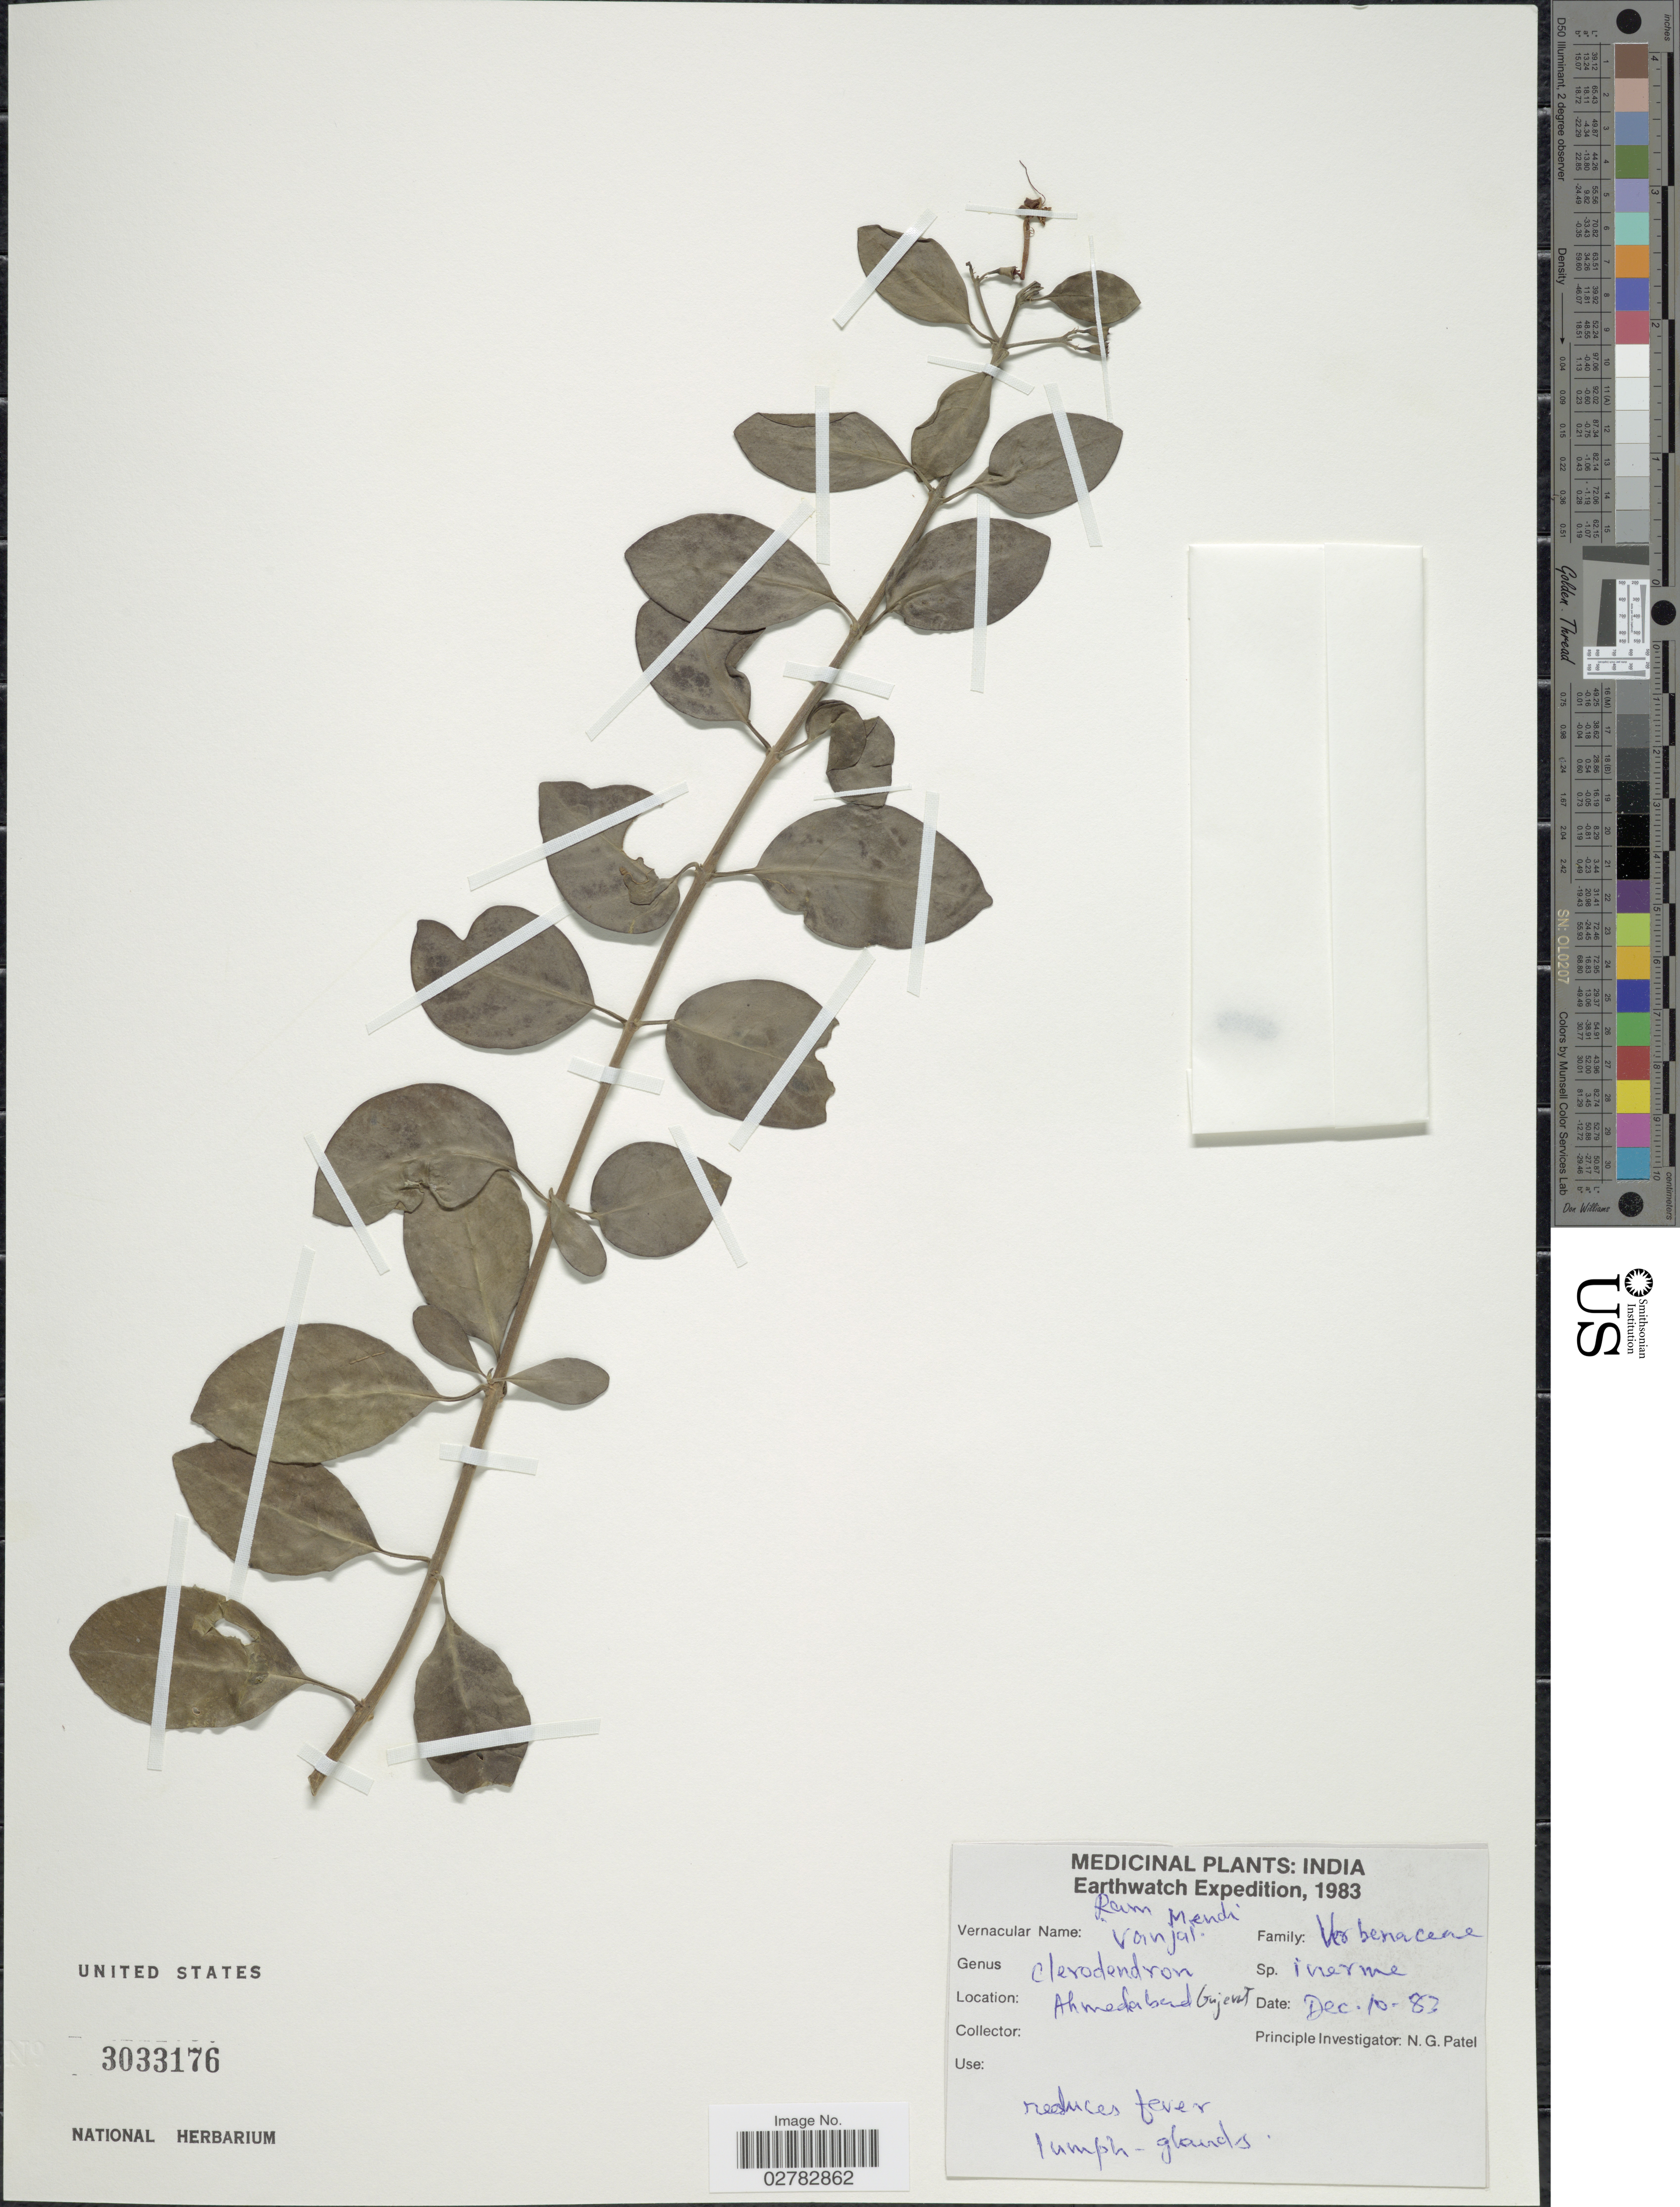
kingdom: Plantae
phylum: Tracheophyta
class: Magnoliopsida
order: Lamiales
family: Lamiaceae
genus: Clerodendrum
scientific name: Clerodendrum inerme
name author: (L.) Gaertn.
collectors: N. Patel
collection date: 1983-12-10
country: India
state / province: Gujarat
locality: Ahmedabad Gujerat.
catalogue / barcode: US 3033176